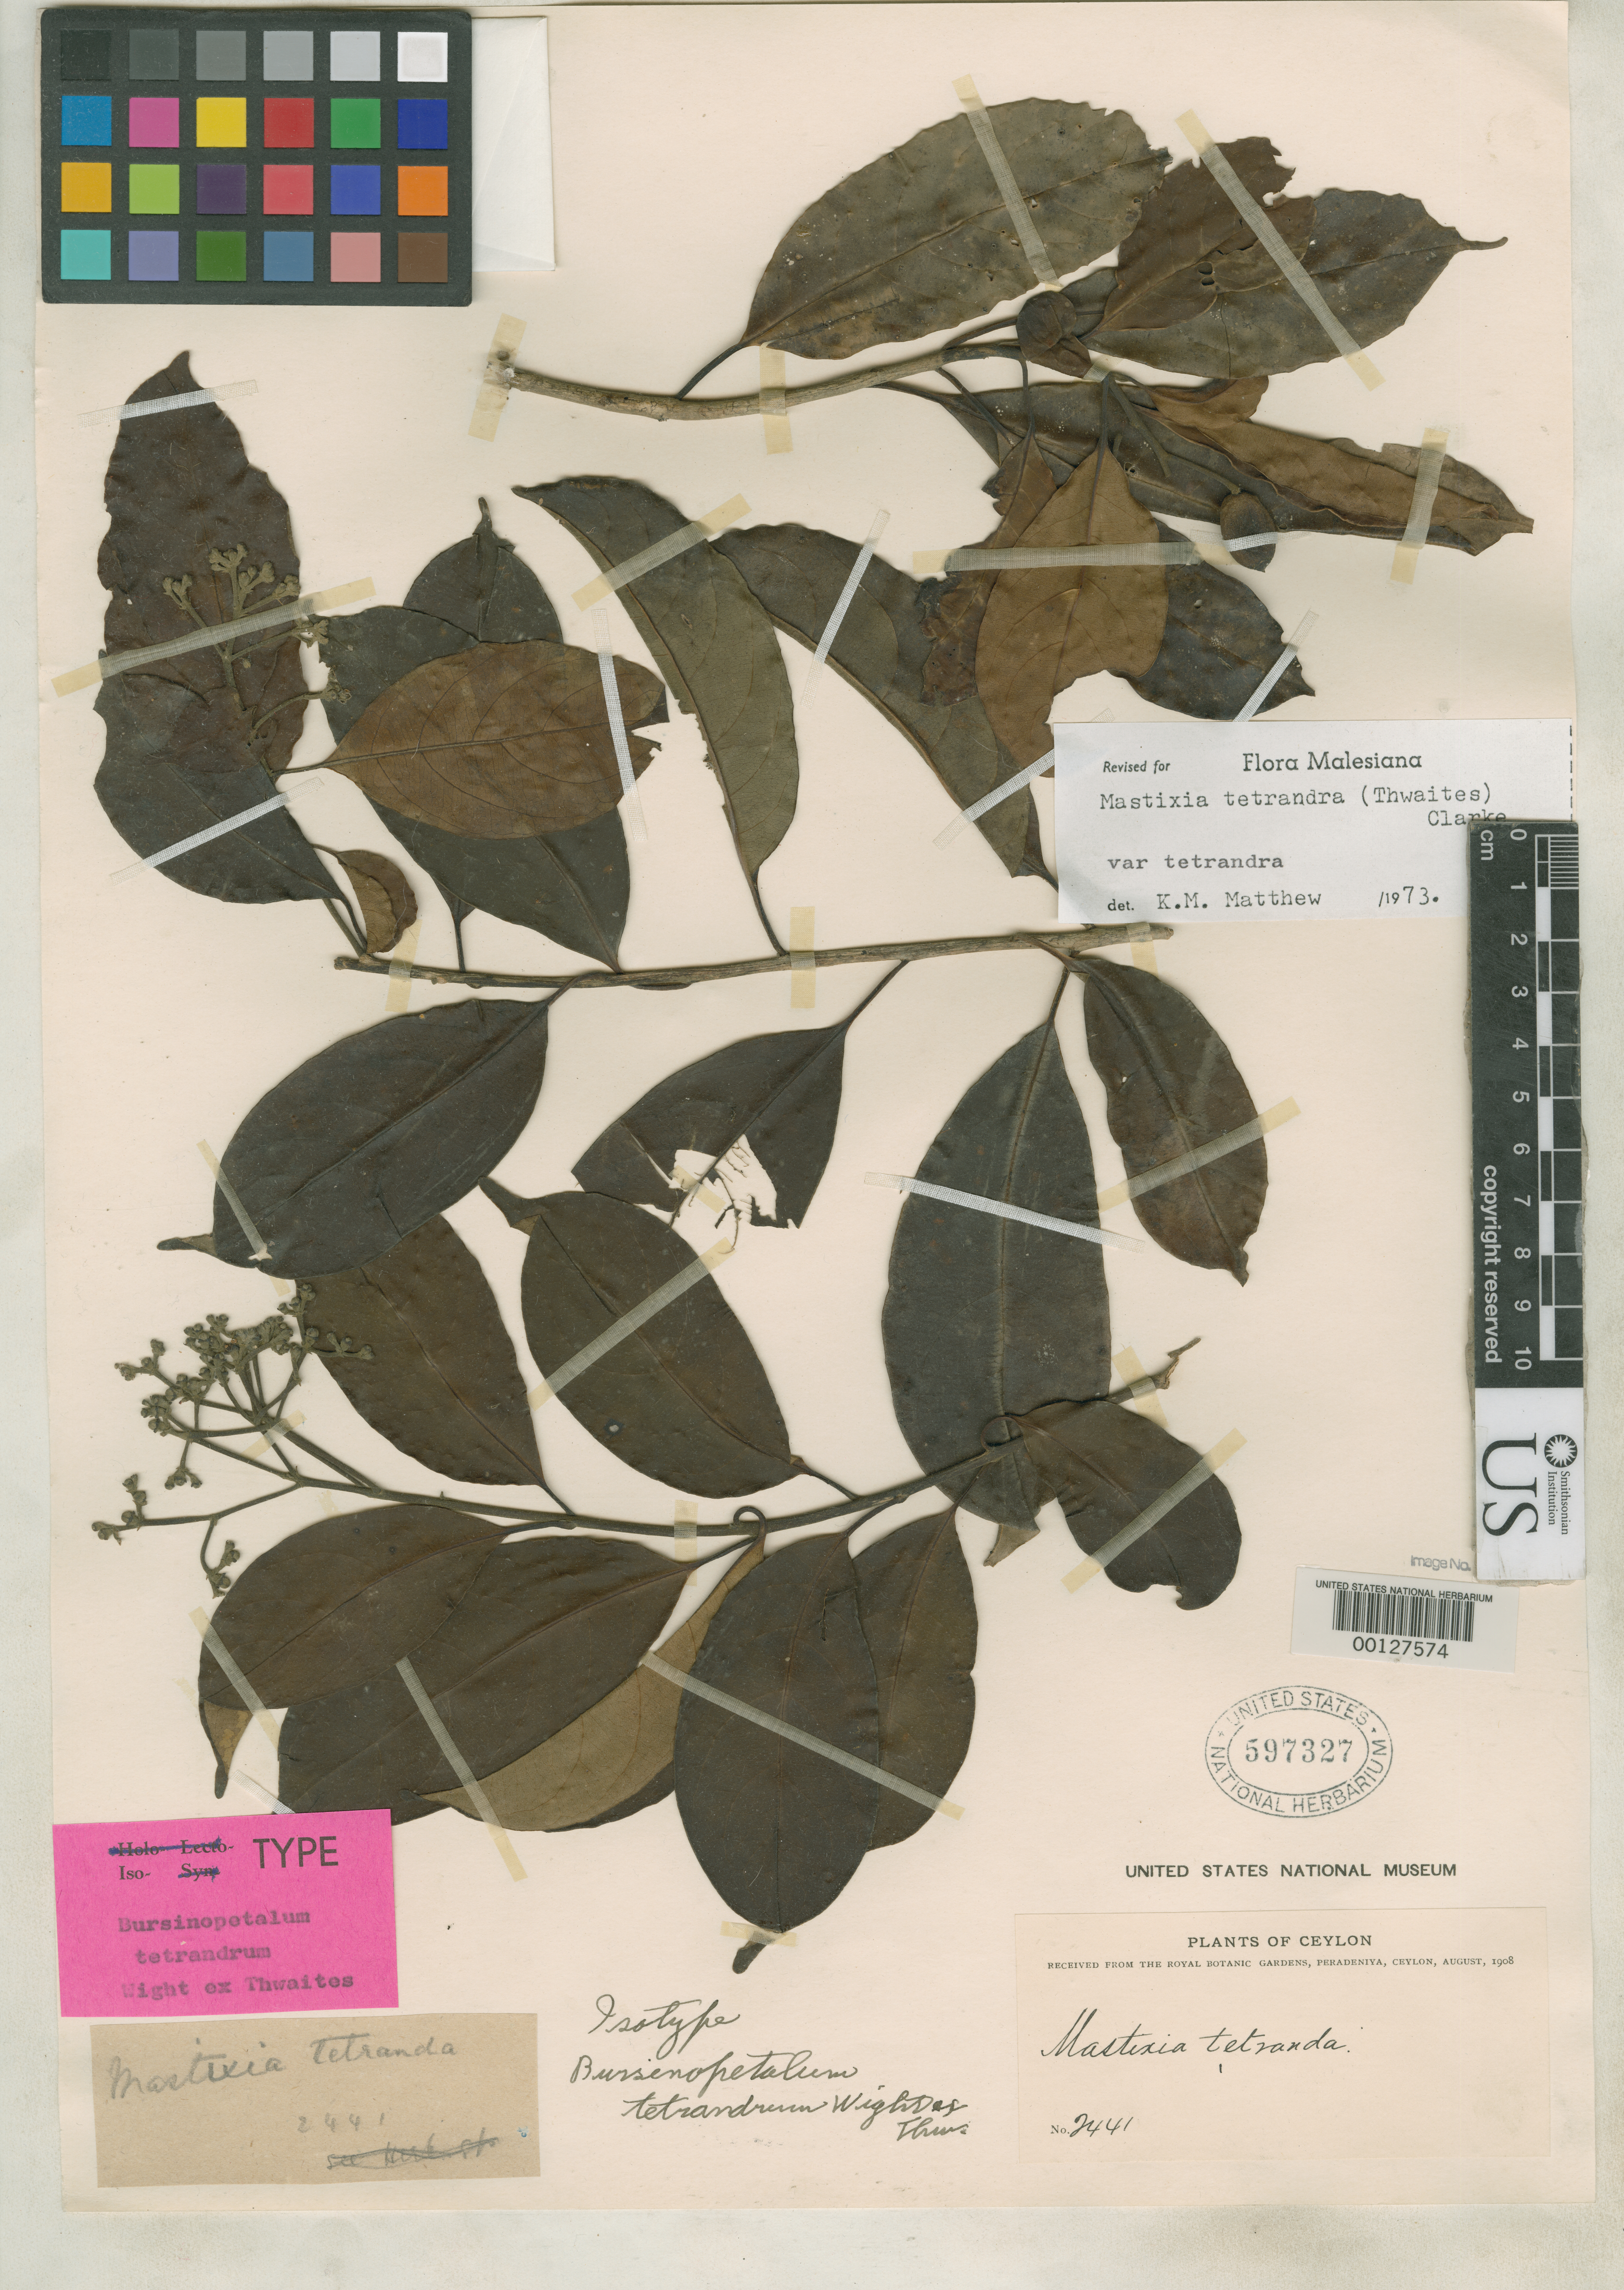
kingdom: Plantae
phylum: Tracheophyta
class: Magnoliopsida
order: Cornales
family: Nyssaceae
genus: Bursinopetalum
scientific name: Bursinopetalum tetrandrum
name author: Wight ex Thwaites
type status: Isotype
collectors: G. H. K. Thwaites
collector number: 2441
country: Sri Lanka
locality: "Ceylon"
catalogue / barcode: US 597327